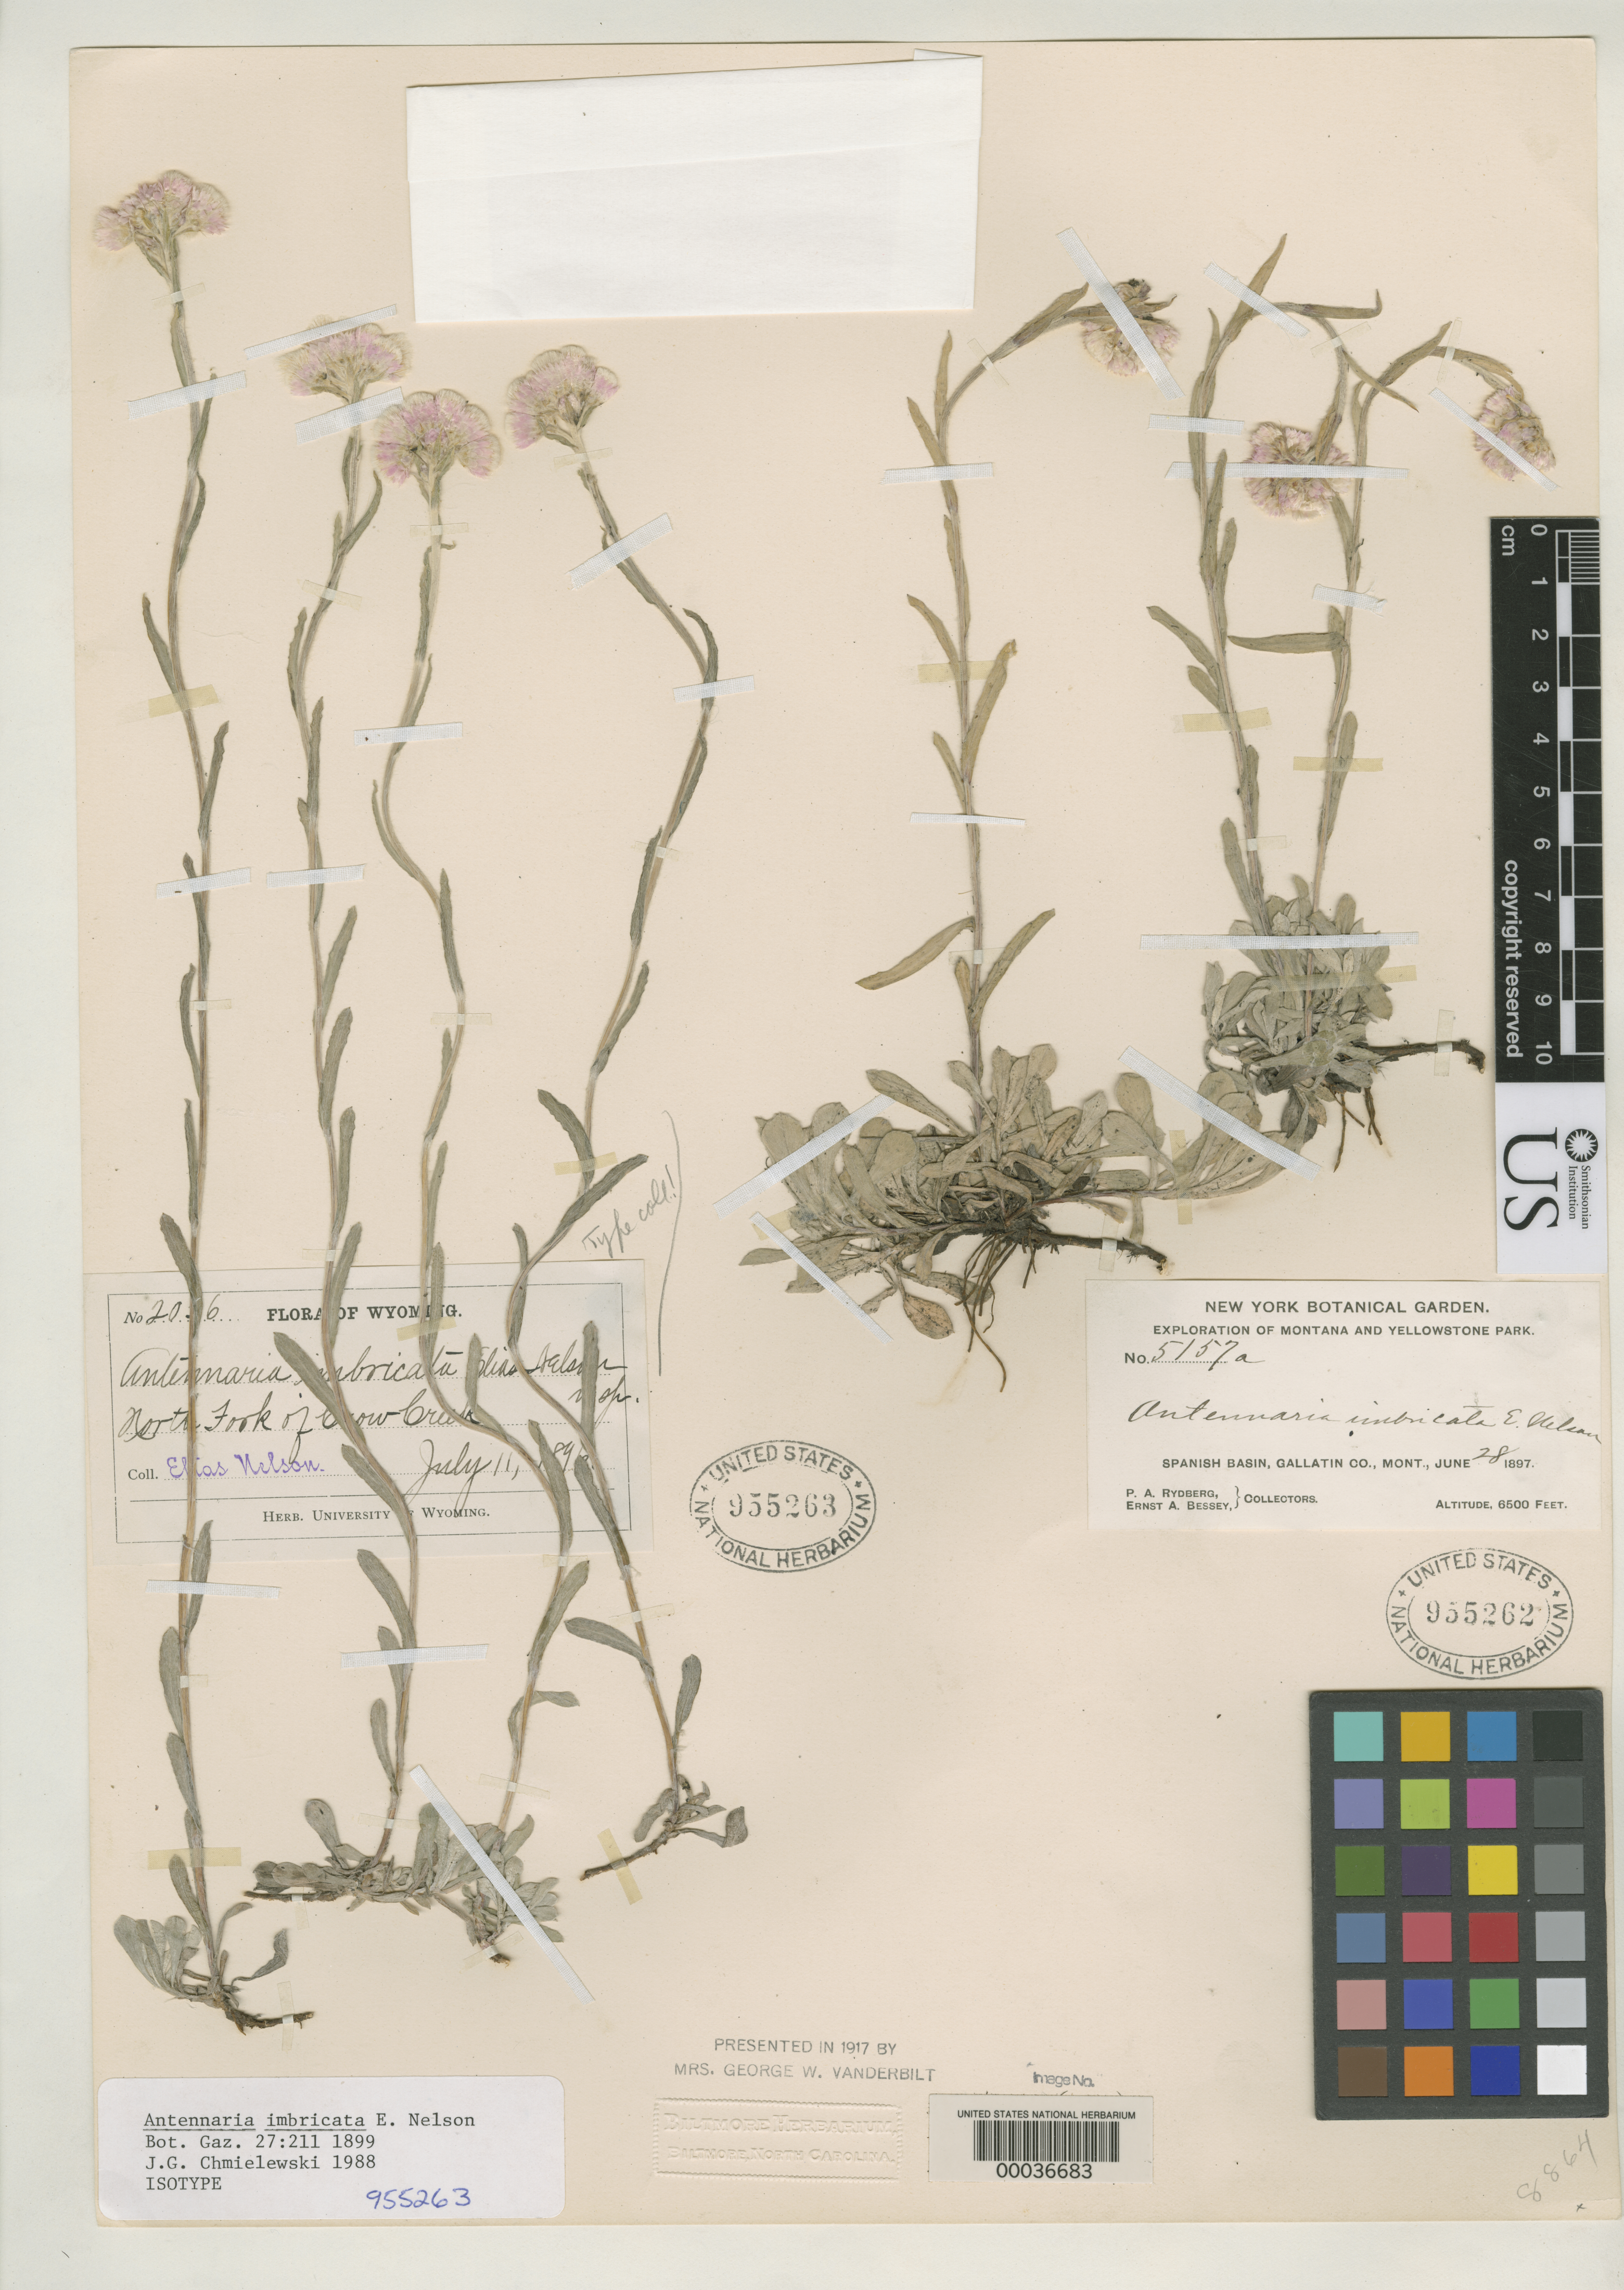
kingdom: Plantae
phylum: Tracheophyta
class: Magnoliopsida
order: Asterales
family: Asteraceae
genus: Antennaria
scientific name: Antennaria imbricata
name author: E.E. Nelson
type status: Isotype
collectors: E. Nelson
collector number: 2036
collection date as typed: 11 Jul 1896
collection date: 1896-07-11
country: United States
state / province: Wyoming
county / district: Laramie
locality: Laramie Mountains, Crow Creek.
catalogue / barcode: US 955263